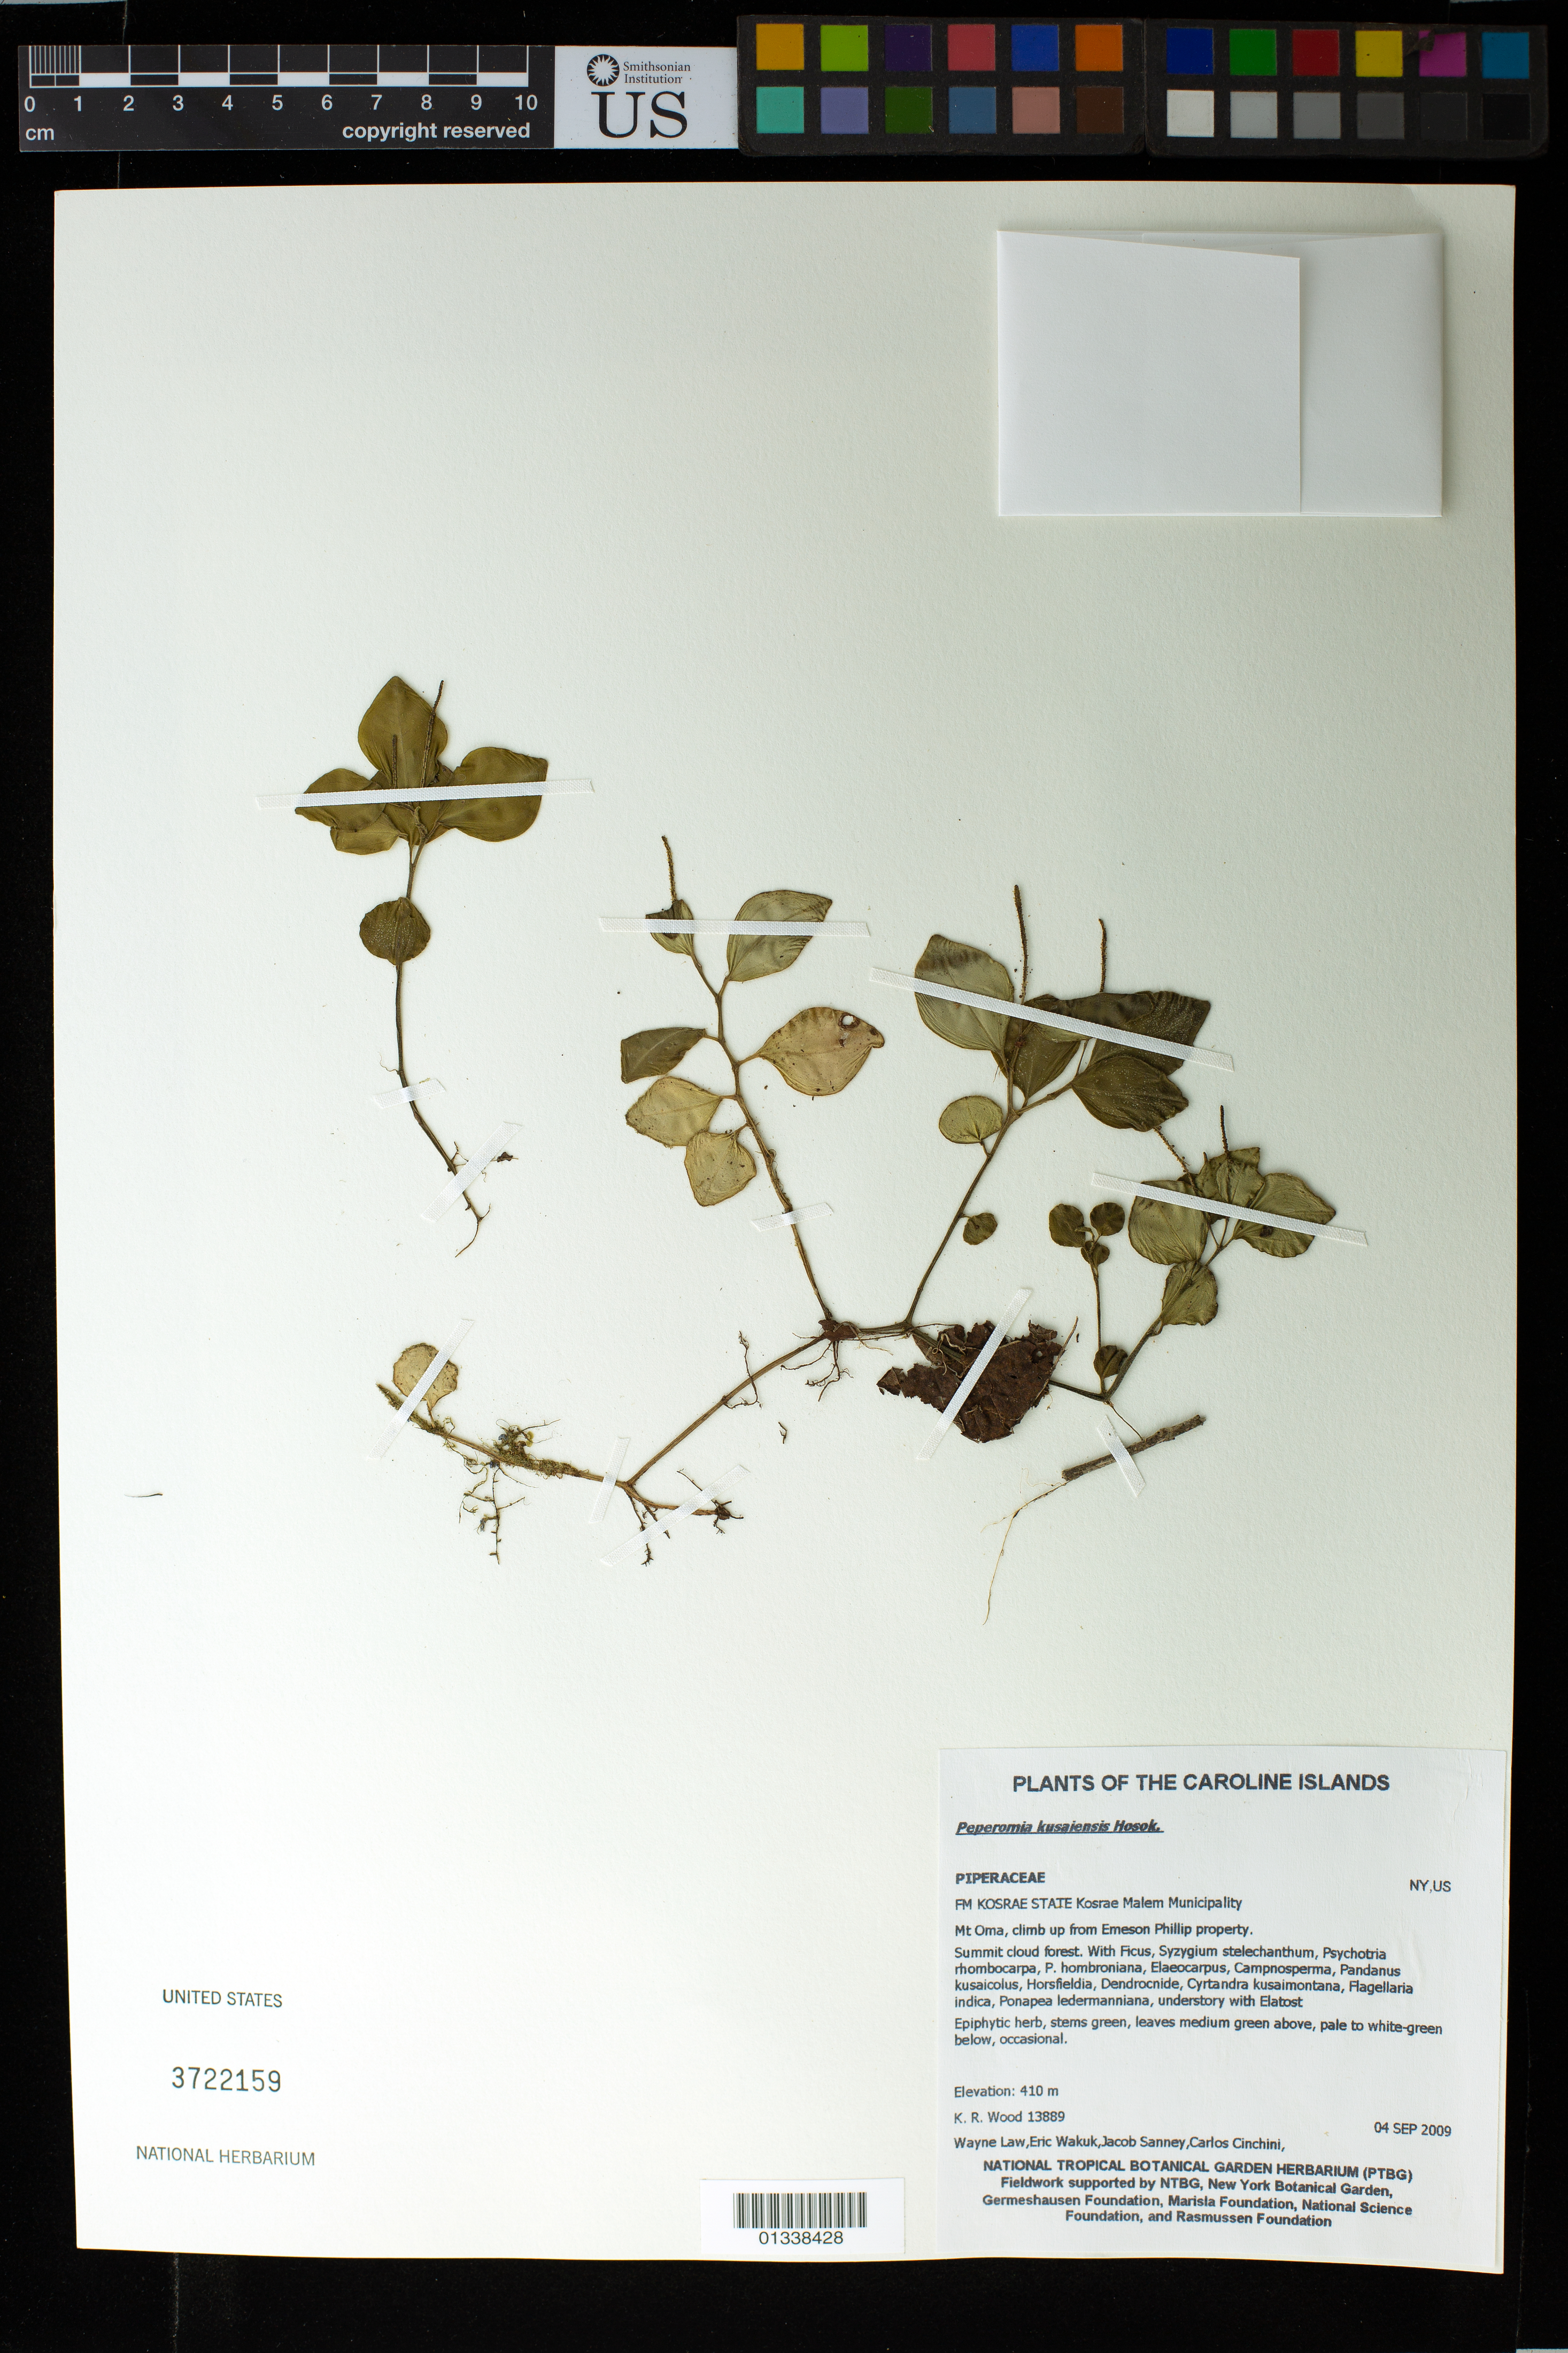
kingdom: Plantae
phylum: Tracheophyta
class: Magnoliopsida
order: Piperales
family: Piperaceae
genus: Peperomia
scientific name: Peperomia kusaiensis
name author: Hosok.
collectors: K. R. Wood, W. Law, E. Wakuk & J. Sanney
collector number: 13889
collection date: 2009-09-04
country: Micronesia, Federated States of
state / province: Kosrae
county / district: Malem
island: Kosrae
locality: Kosrae State, Kosrae, Malem Municipality. Mt. Oma, climb up from Emeson Phillip property.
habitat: Summit cloud forest.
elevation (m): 410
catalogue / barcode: US 3722159